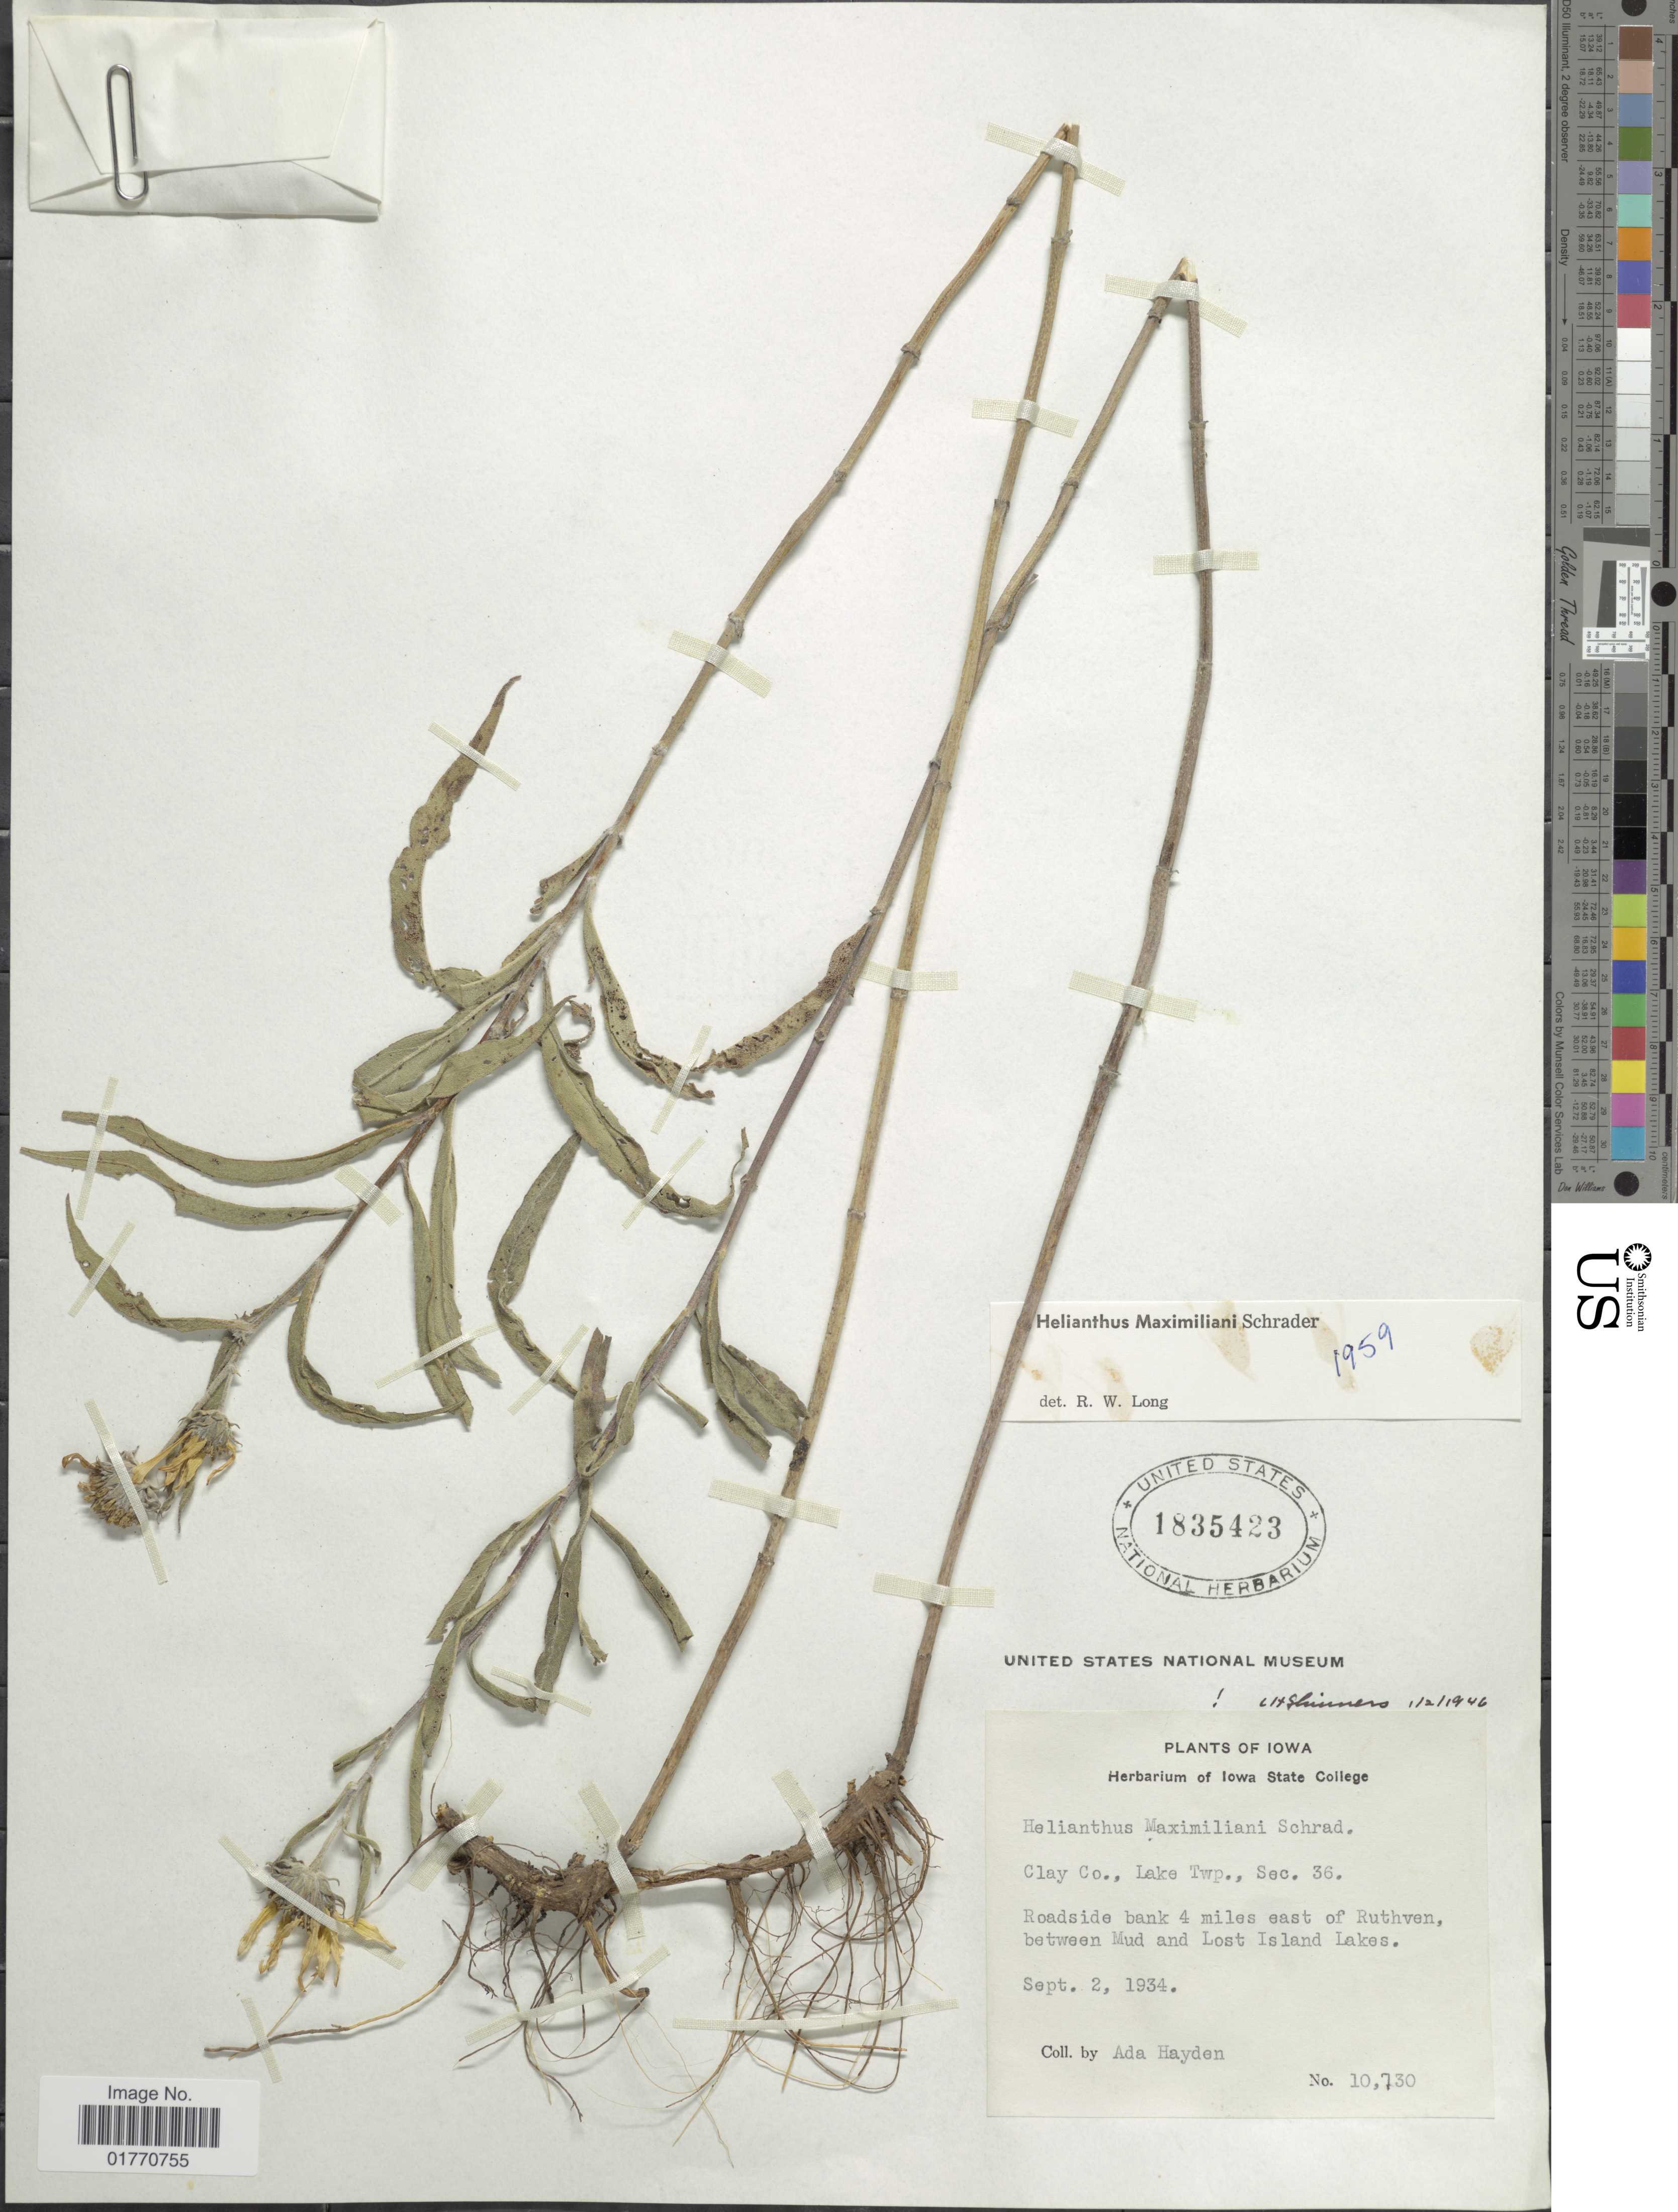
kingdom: Plantae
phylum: Tracheophyta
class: Magnoliopsida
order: Asterales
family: Asteraceae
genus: Helianthus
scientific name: Helianthus maximiliani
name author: Schrad.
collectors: Ada Hayden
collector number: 10730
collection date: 1934-09-02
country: United States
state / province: Iowa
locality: Clay Co., Lake Twp., Sec 36, roadside bank 4 miles east of Ruthven, between Mud and Lost Island Lakes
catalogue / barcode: US 1835423